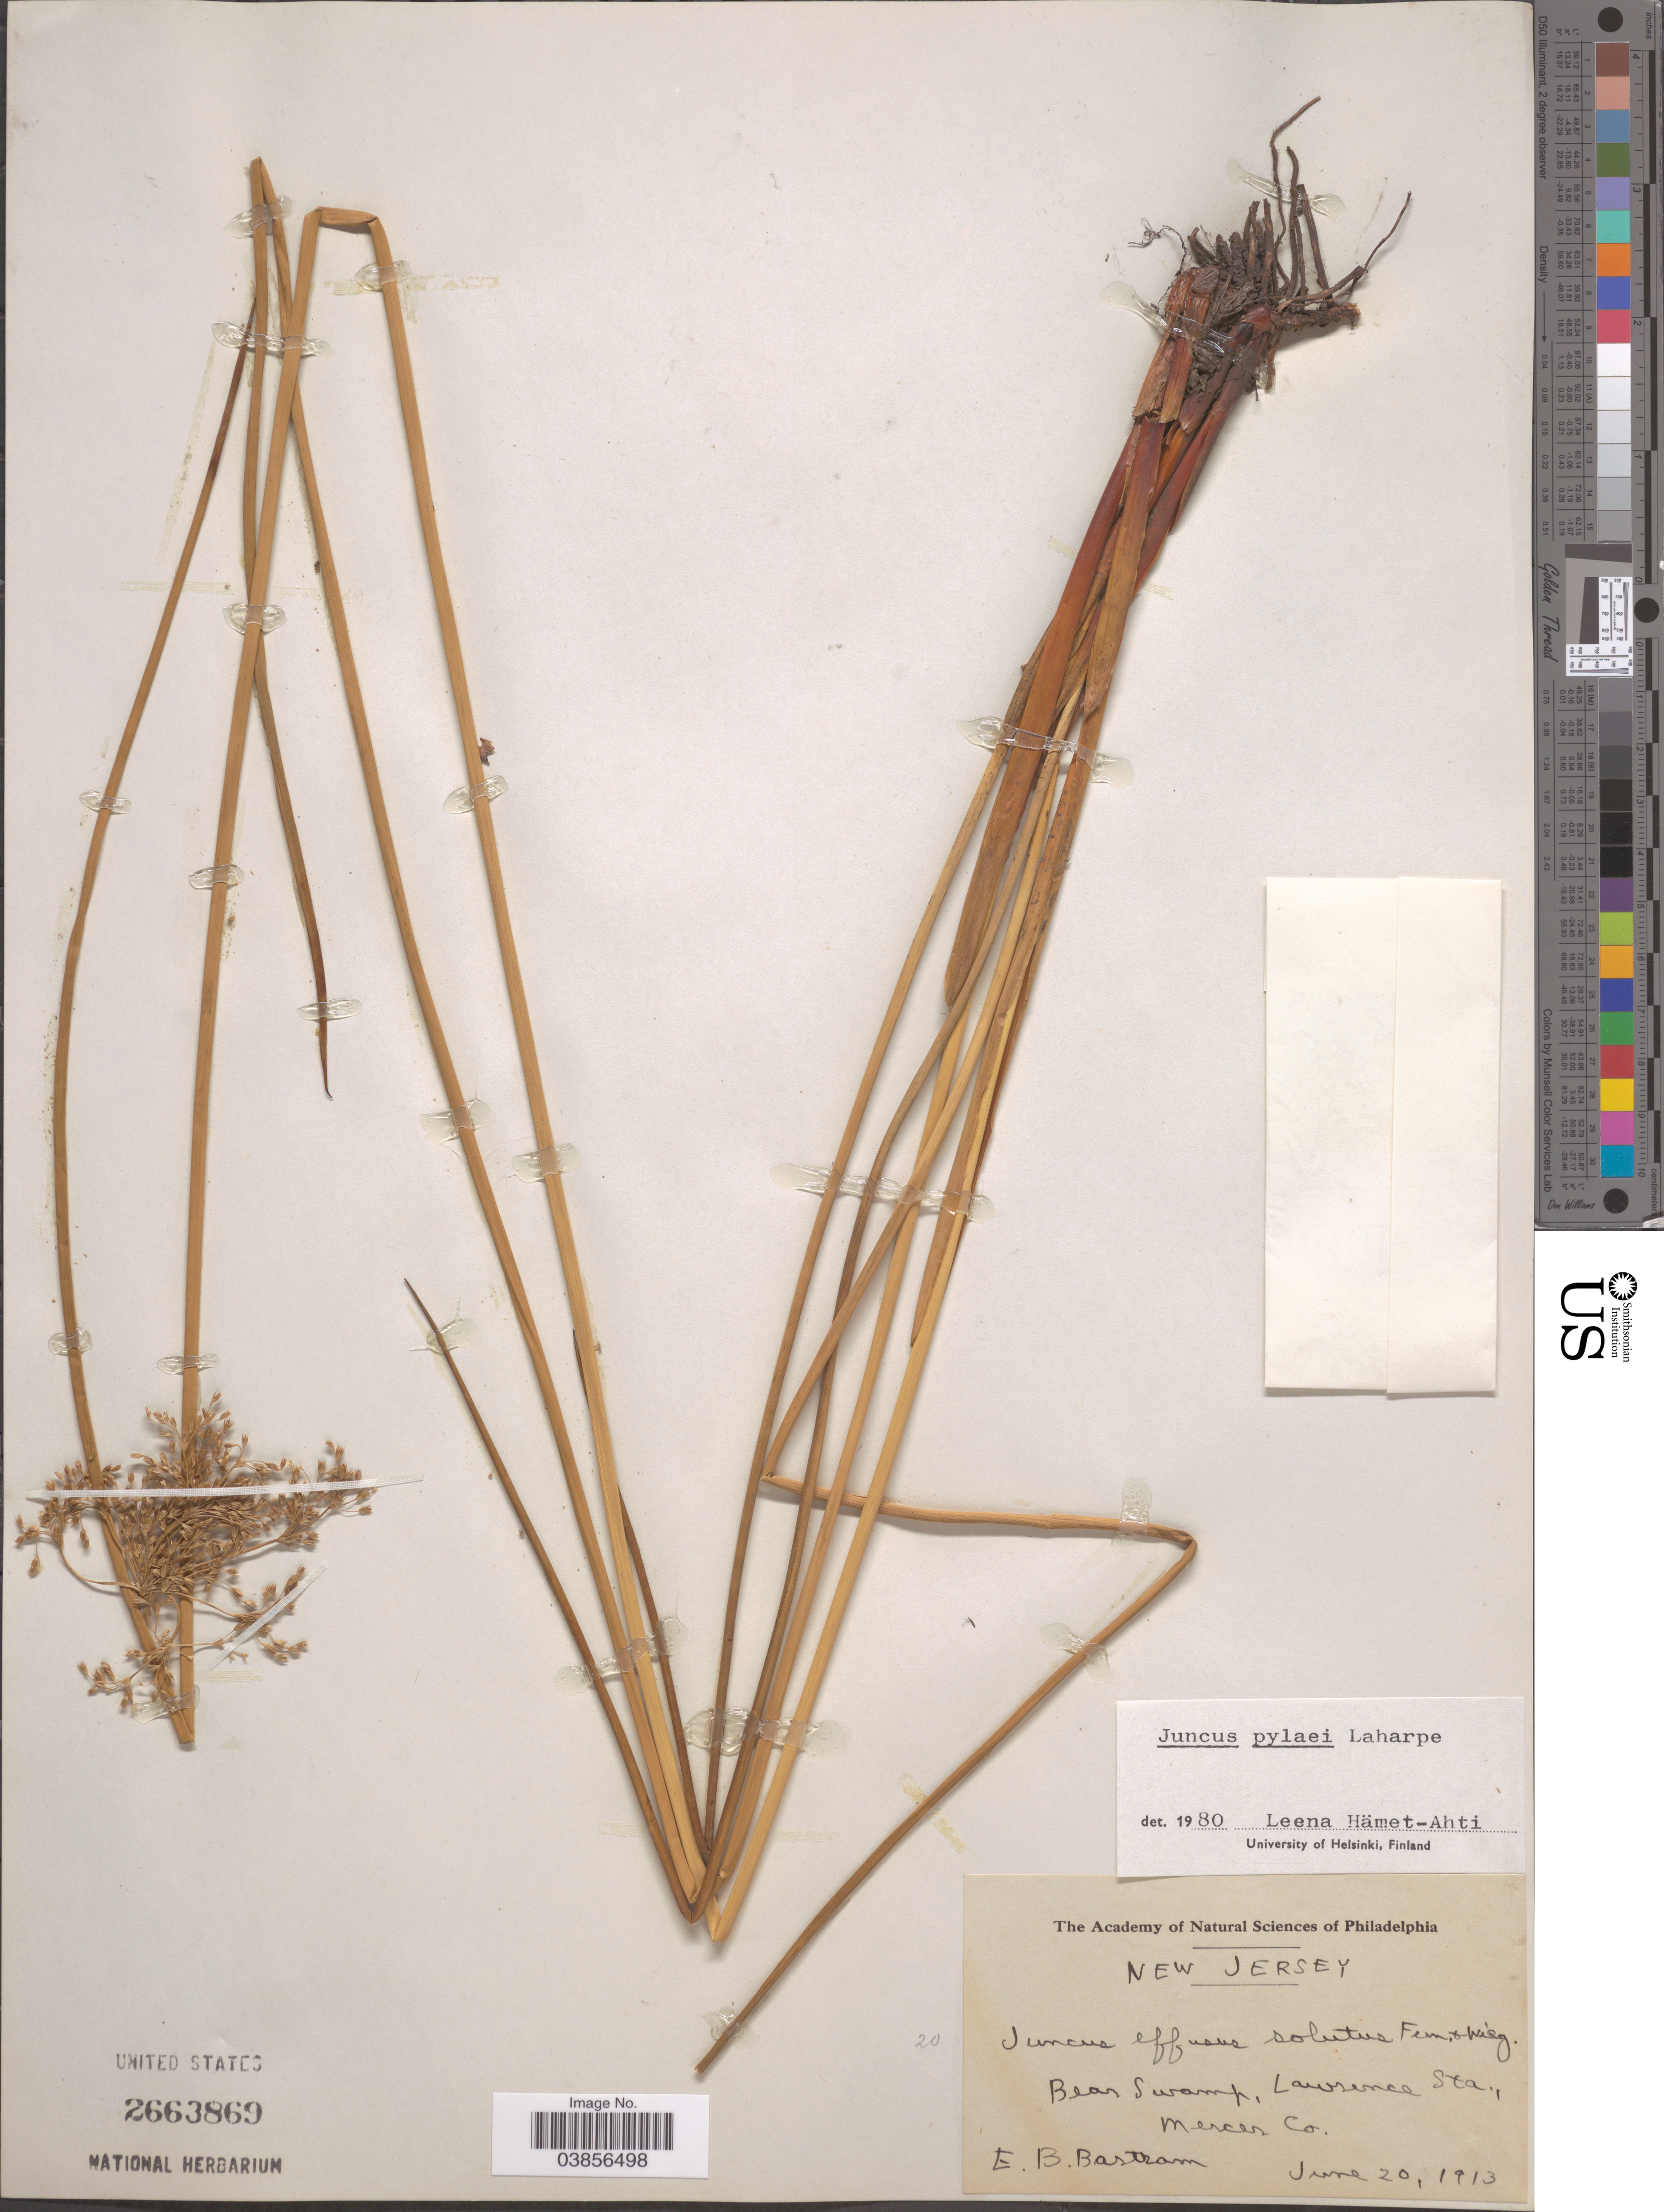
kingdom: Plantae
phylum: Tracheophyta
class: Liliopsida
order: Poales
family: Juncaceae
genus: Juncus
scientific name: Juncus pylaei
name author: Laharpe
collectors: E. B. Bartram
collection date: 1913-06-20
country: United States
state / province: New Jersey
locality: Bear Swamp, Lawrence Sta., Mercer Co.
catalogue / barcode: US 2663869